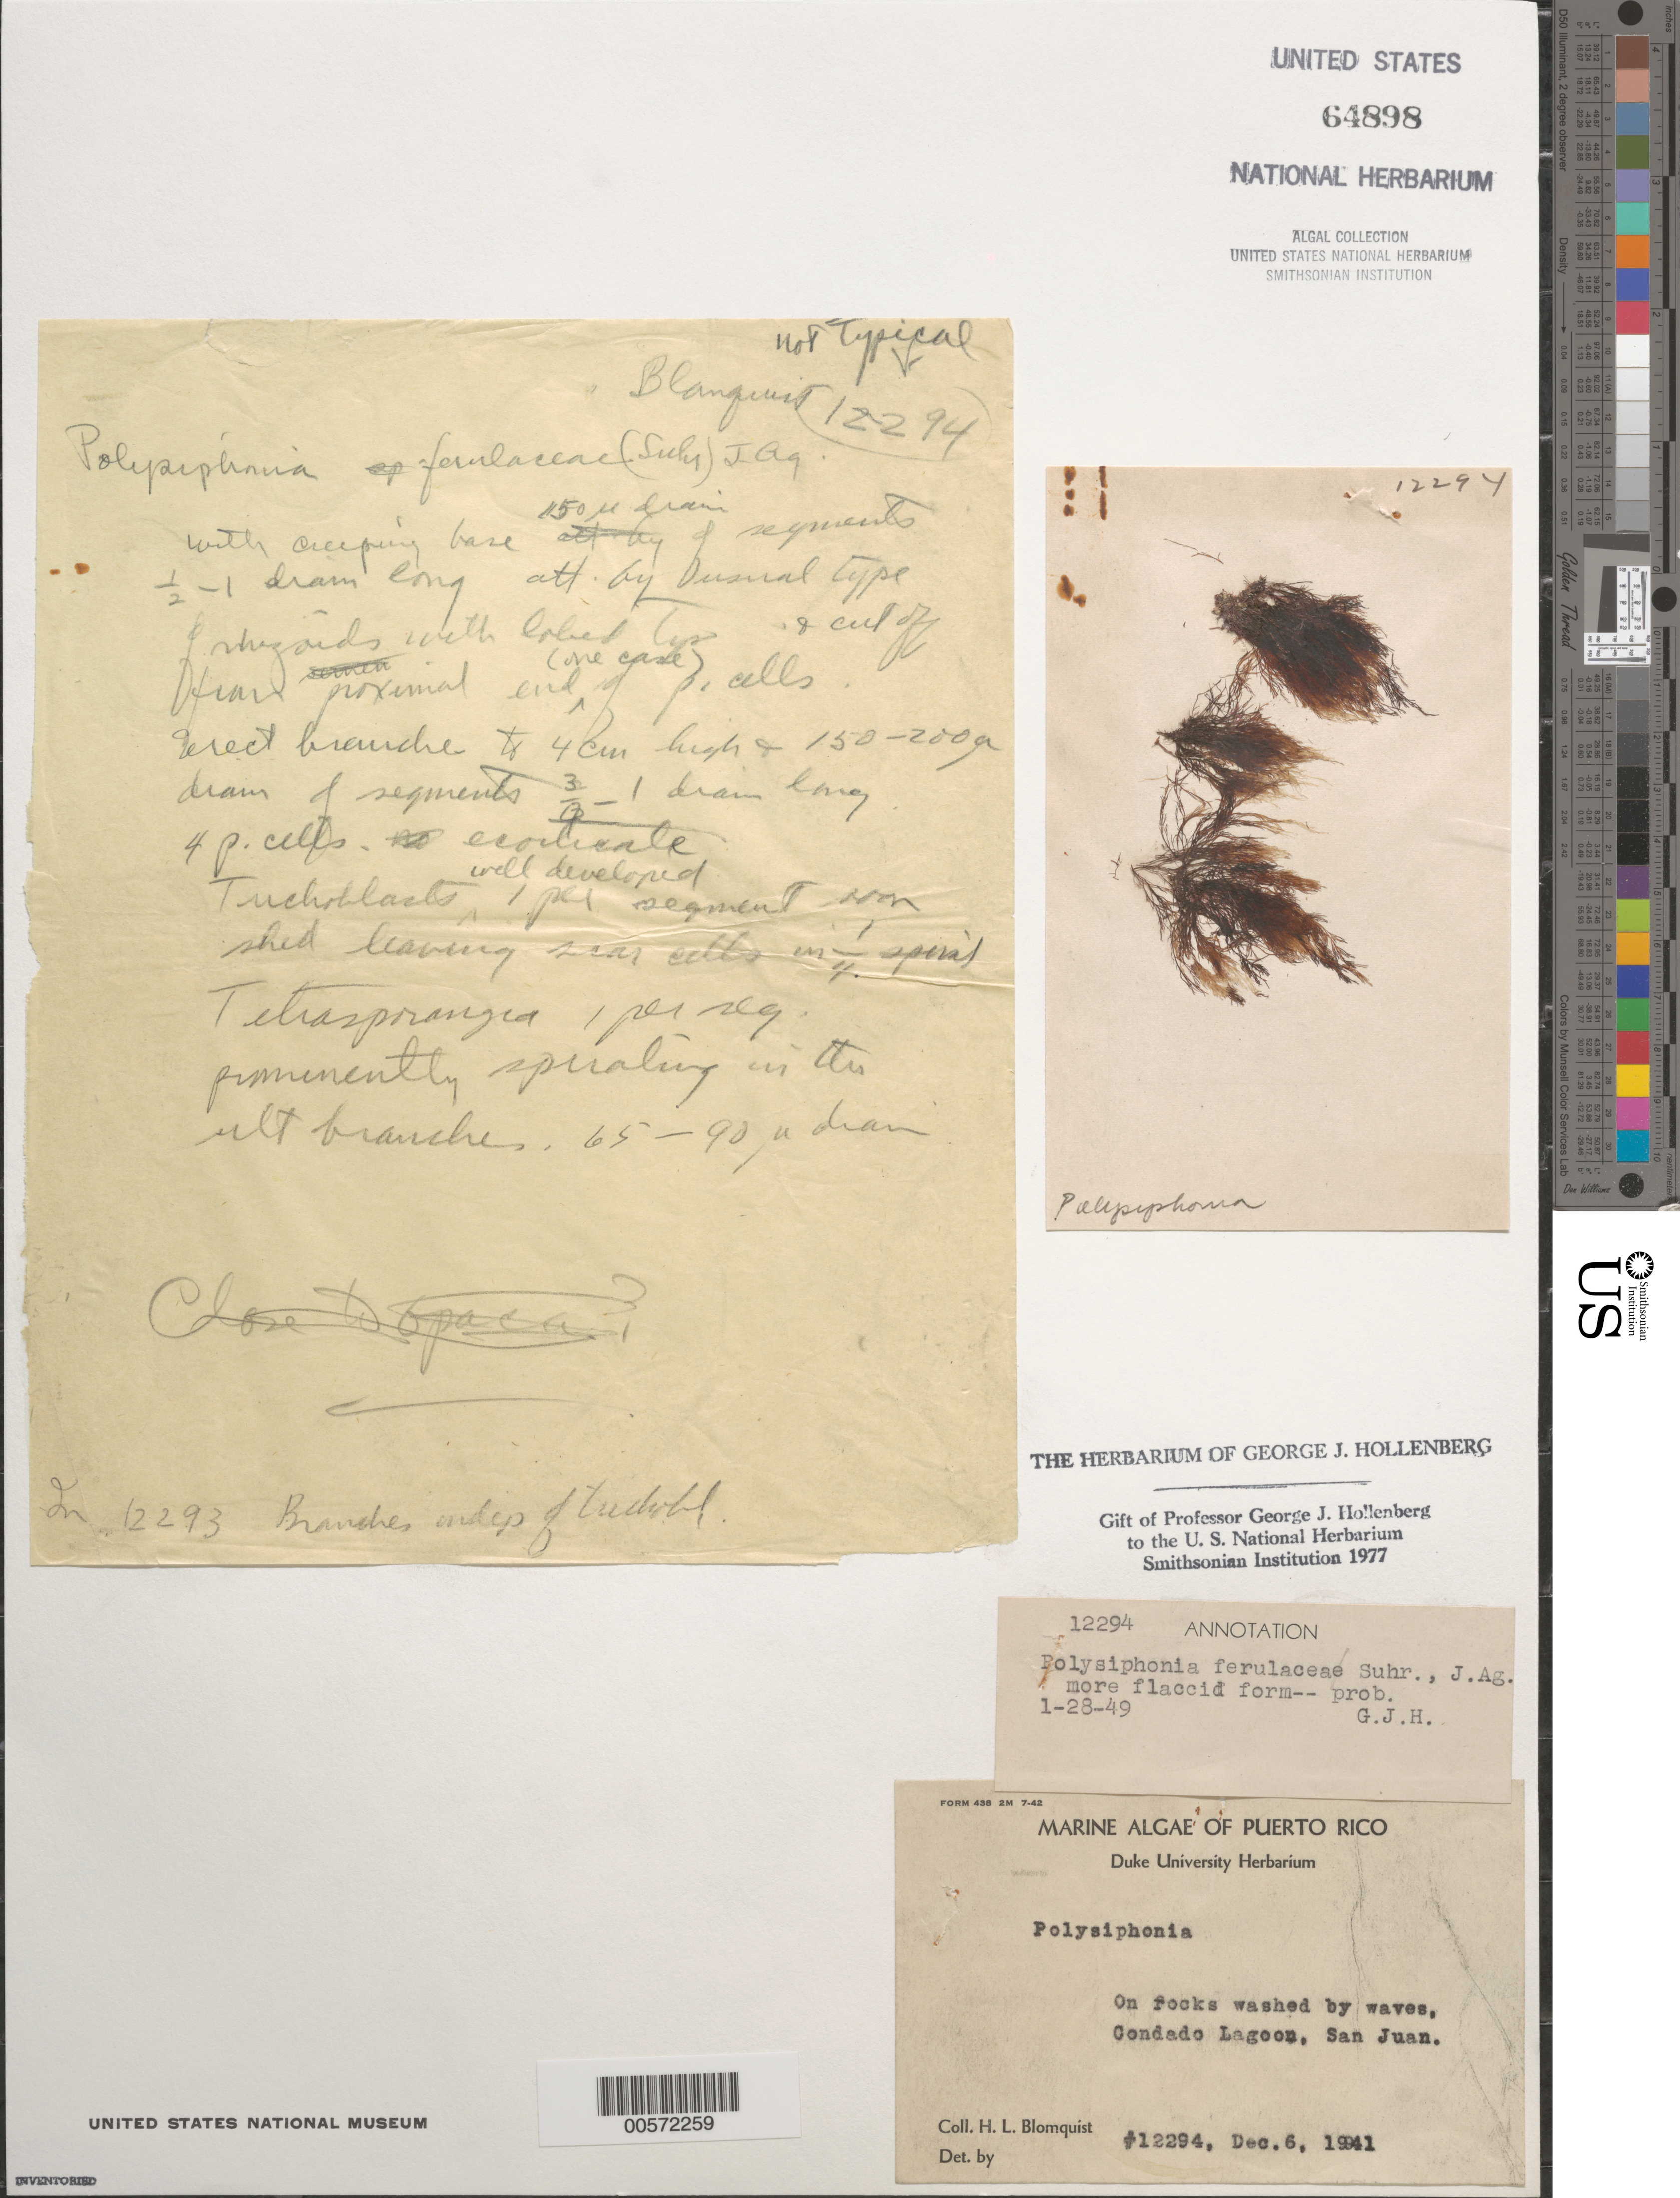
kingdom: Plantae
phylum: Rhodophyta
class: Florideophyceae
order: Ceramiales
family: Rhodomelaceae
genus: Melanothamnus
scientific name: Melanothamnus ferulaceus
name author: (Suhr ex J. Agardh) Diaz-Tapia & Maggs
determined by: Algae name updating Project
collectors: H. Blomquist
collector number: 12294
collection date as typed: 06 Dec 1941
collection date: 1941-12-06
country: Puerto Rico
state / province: San Juan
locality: Condado lagoon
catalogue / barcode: US 64898